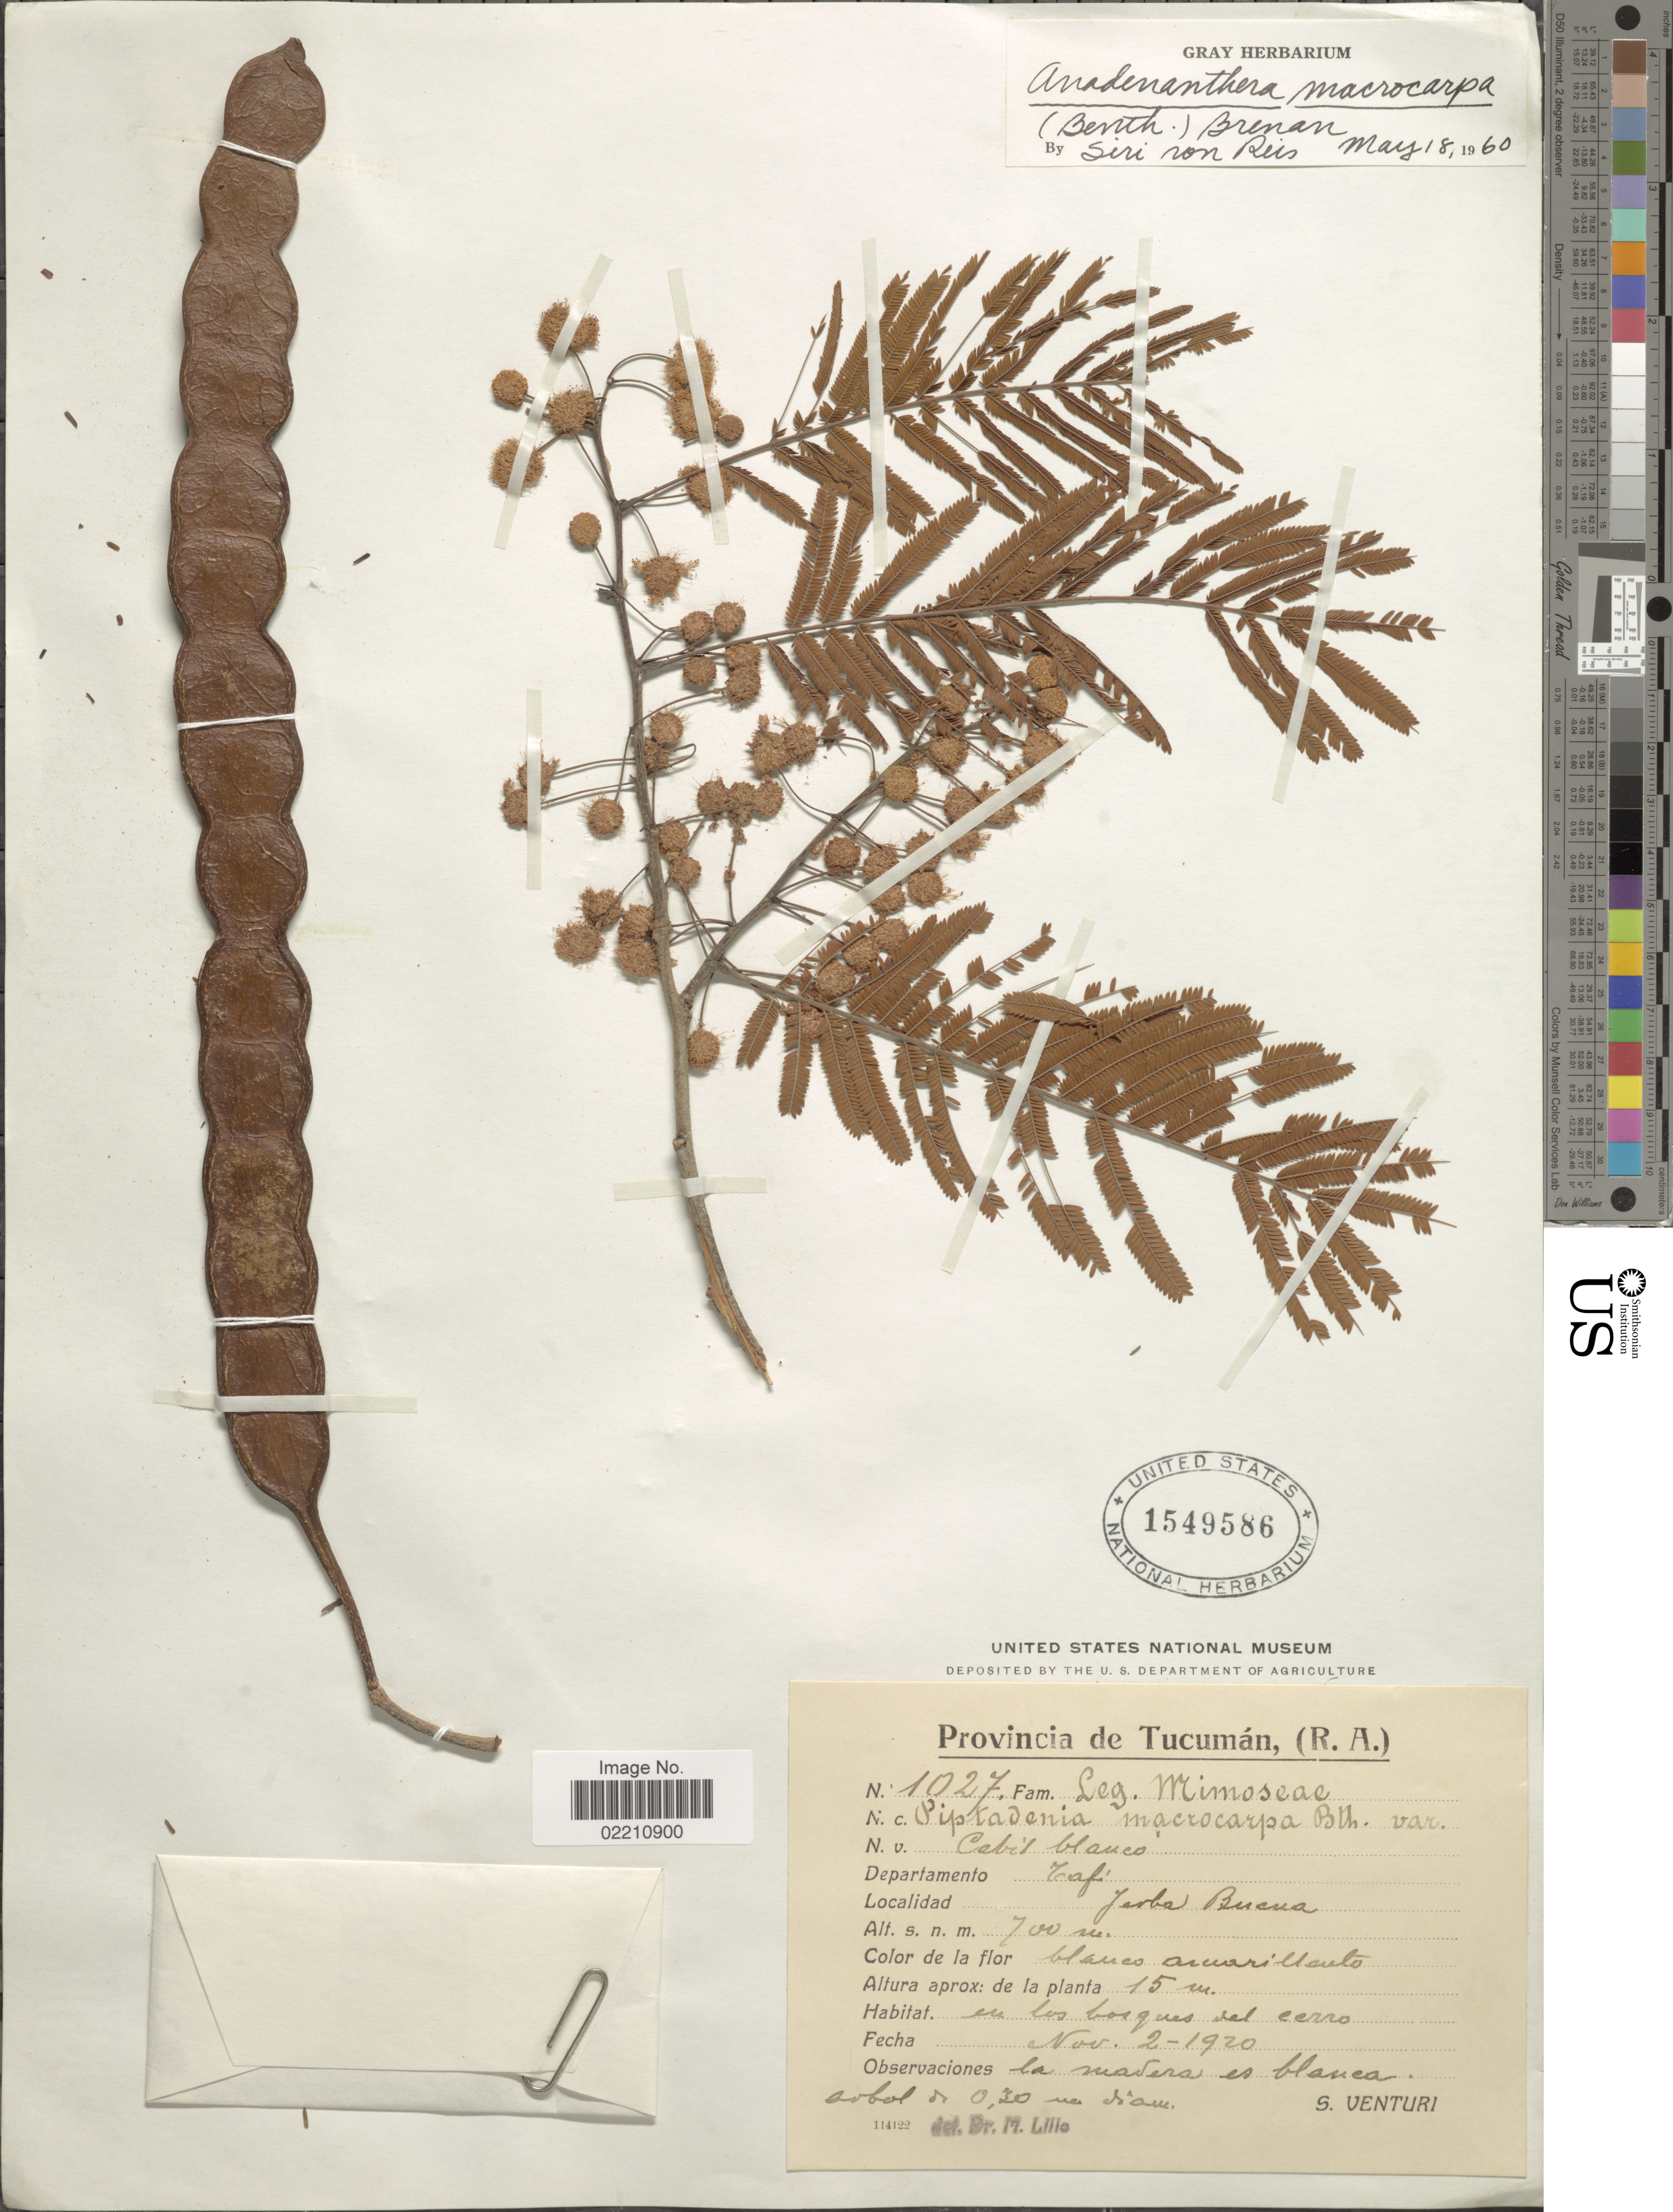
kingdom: Plantae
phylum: Tracheophyta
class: Magnoliopsida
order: Fabales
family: Fabaceae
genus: Anadenanthera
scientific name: Anadenanthera macrocarpa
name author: (Benth.) Brenan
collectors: S. Venturi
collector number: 1027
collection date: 1920-11-02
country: Argentina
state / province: Tucuman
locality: Departamento Tafi. Jerba Buena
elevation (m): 700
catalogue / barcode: US 1549586